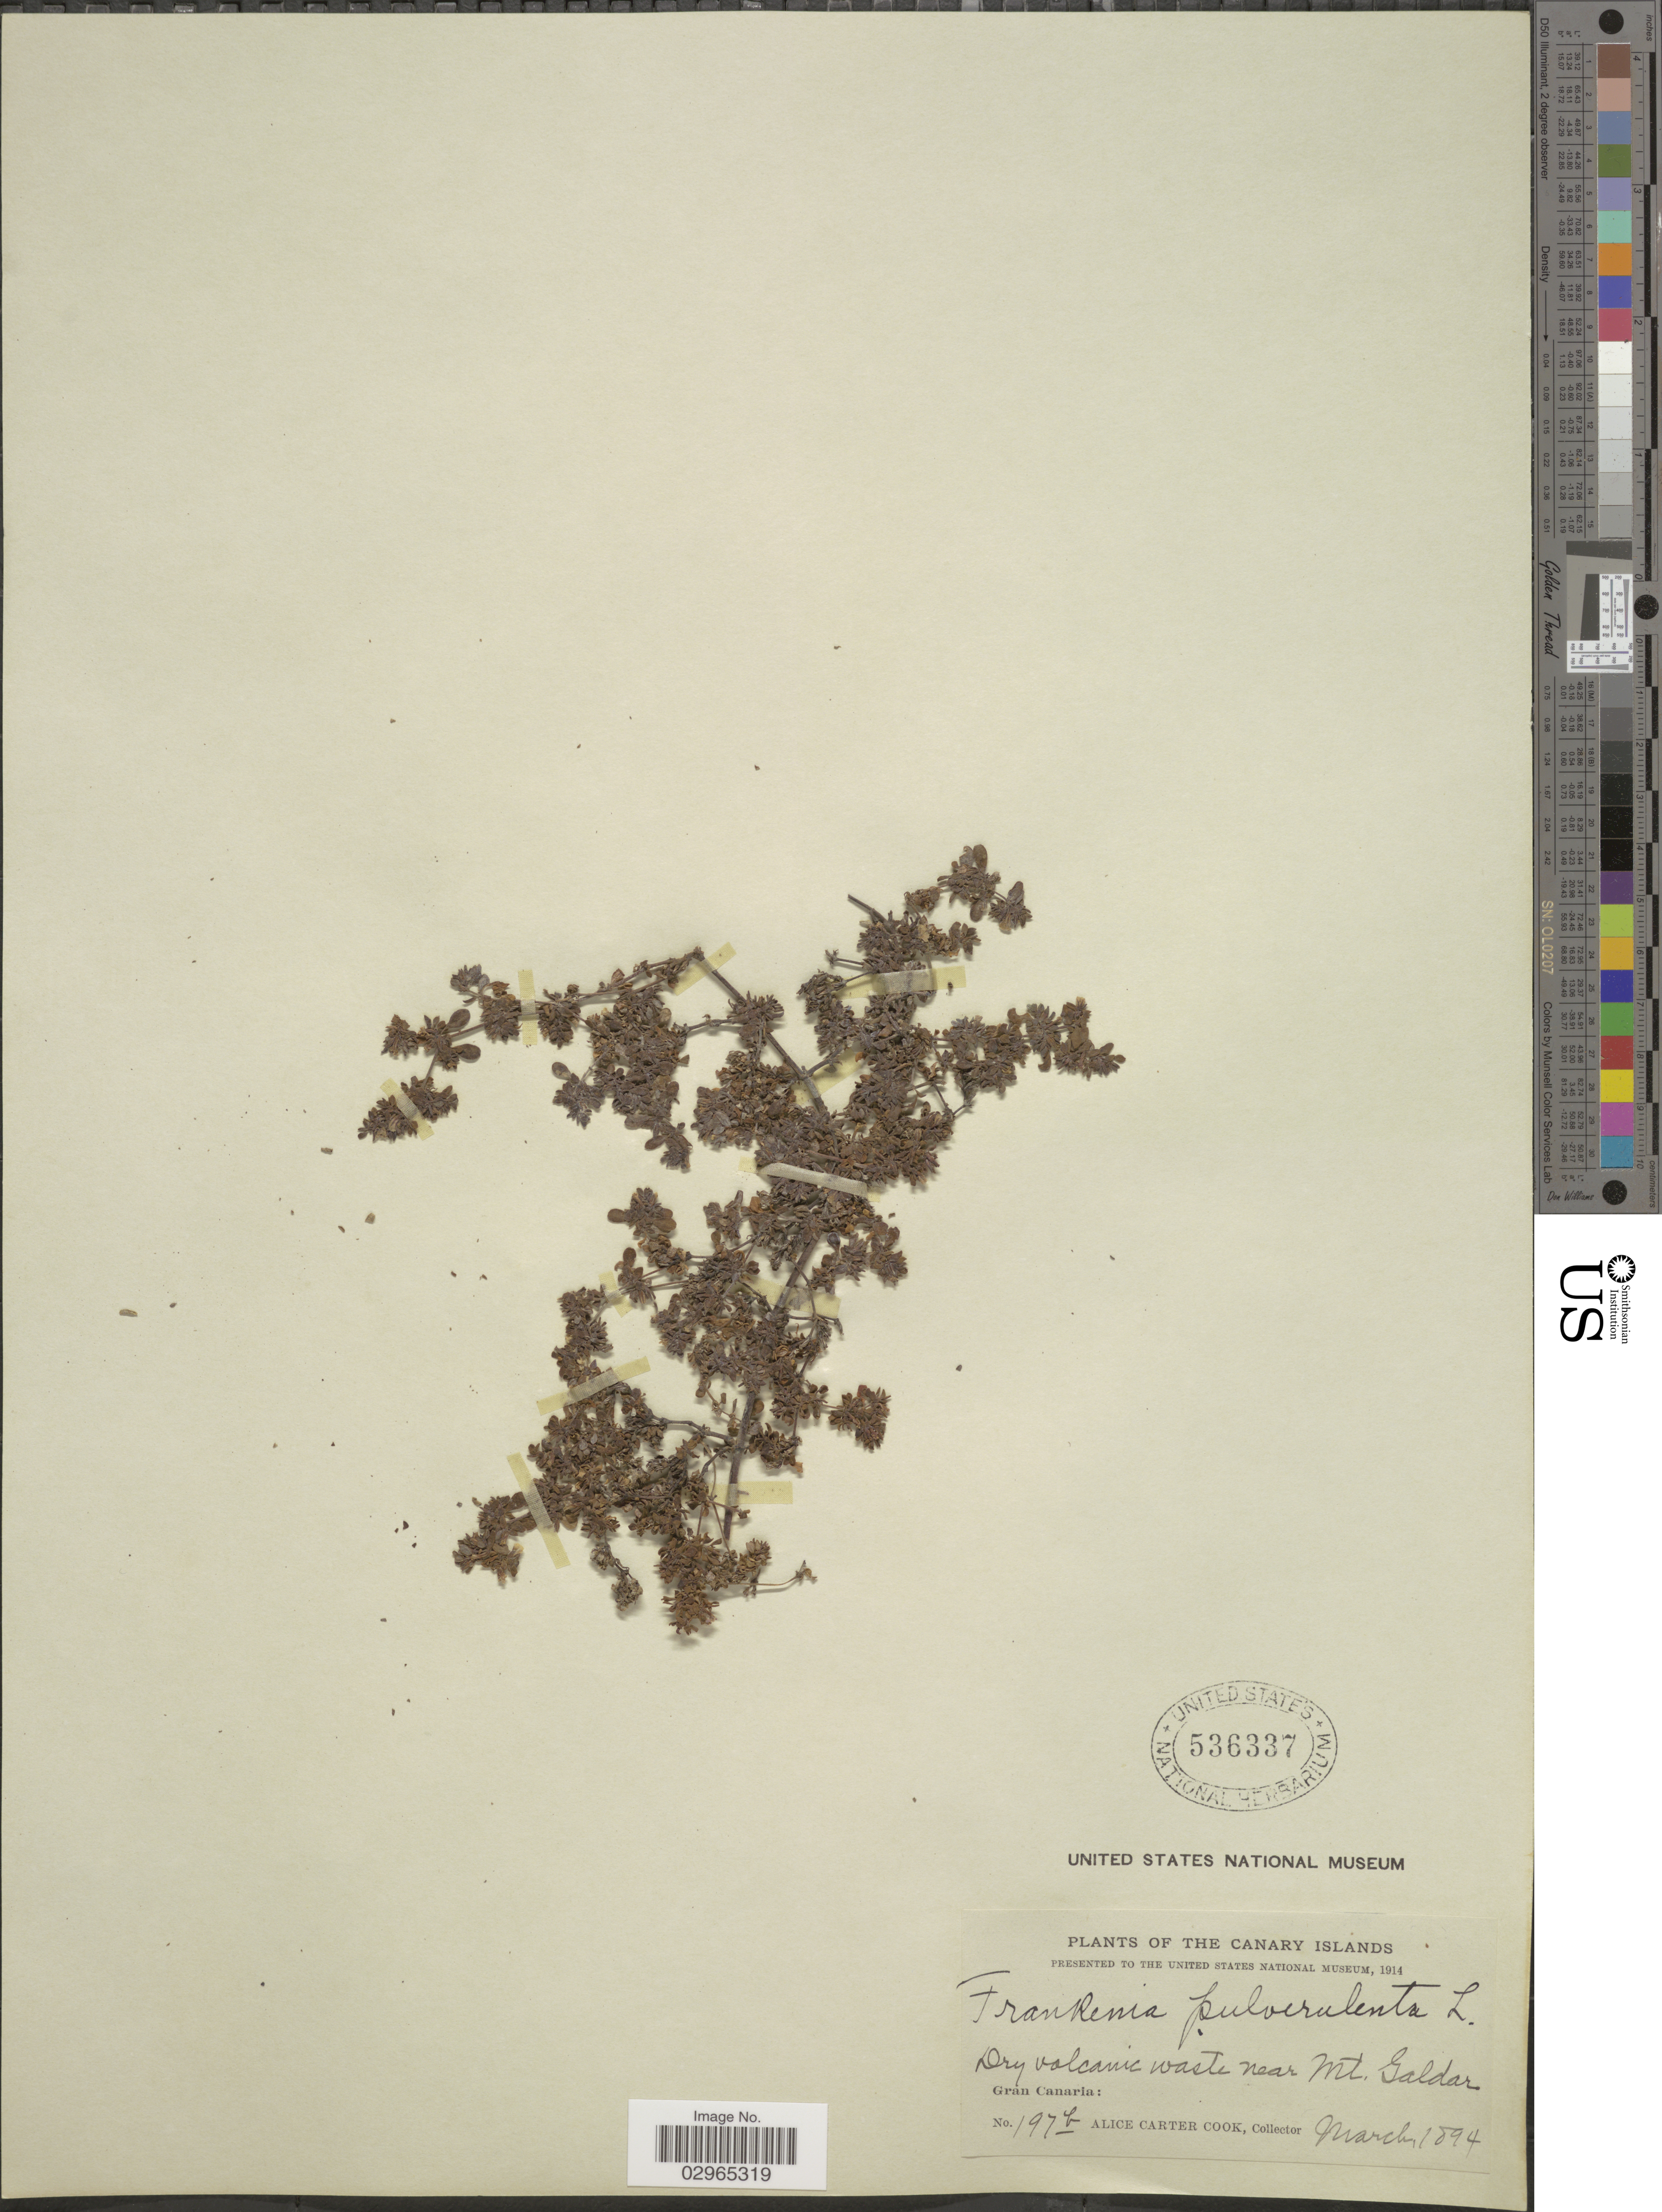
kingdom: Plantae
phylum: Tracheophyta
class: Magnoliopsida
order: Caryophyllales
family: Frankeniaceae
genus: Frankenia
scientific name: Frankenia pulverulenta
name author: L.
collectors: Alice C. Cook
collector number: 197b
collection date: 1894-03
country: Spain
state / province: Canarias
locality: Canary Islands. Dry volcanic waste near Mt. Galdar. Gran Canaria.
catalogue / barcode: US 536337